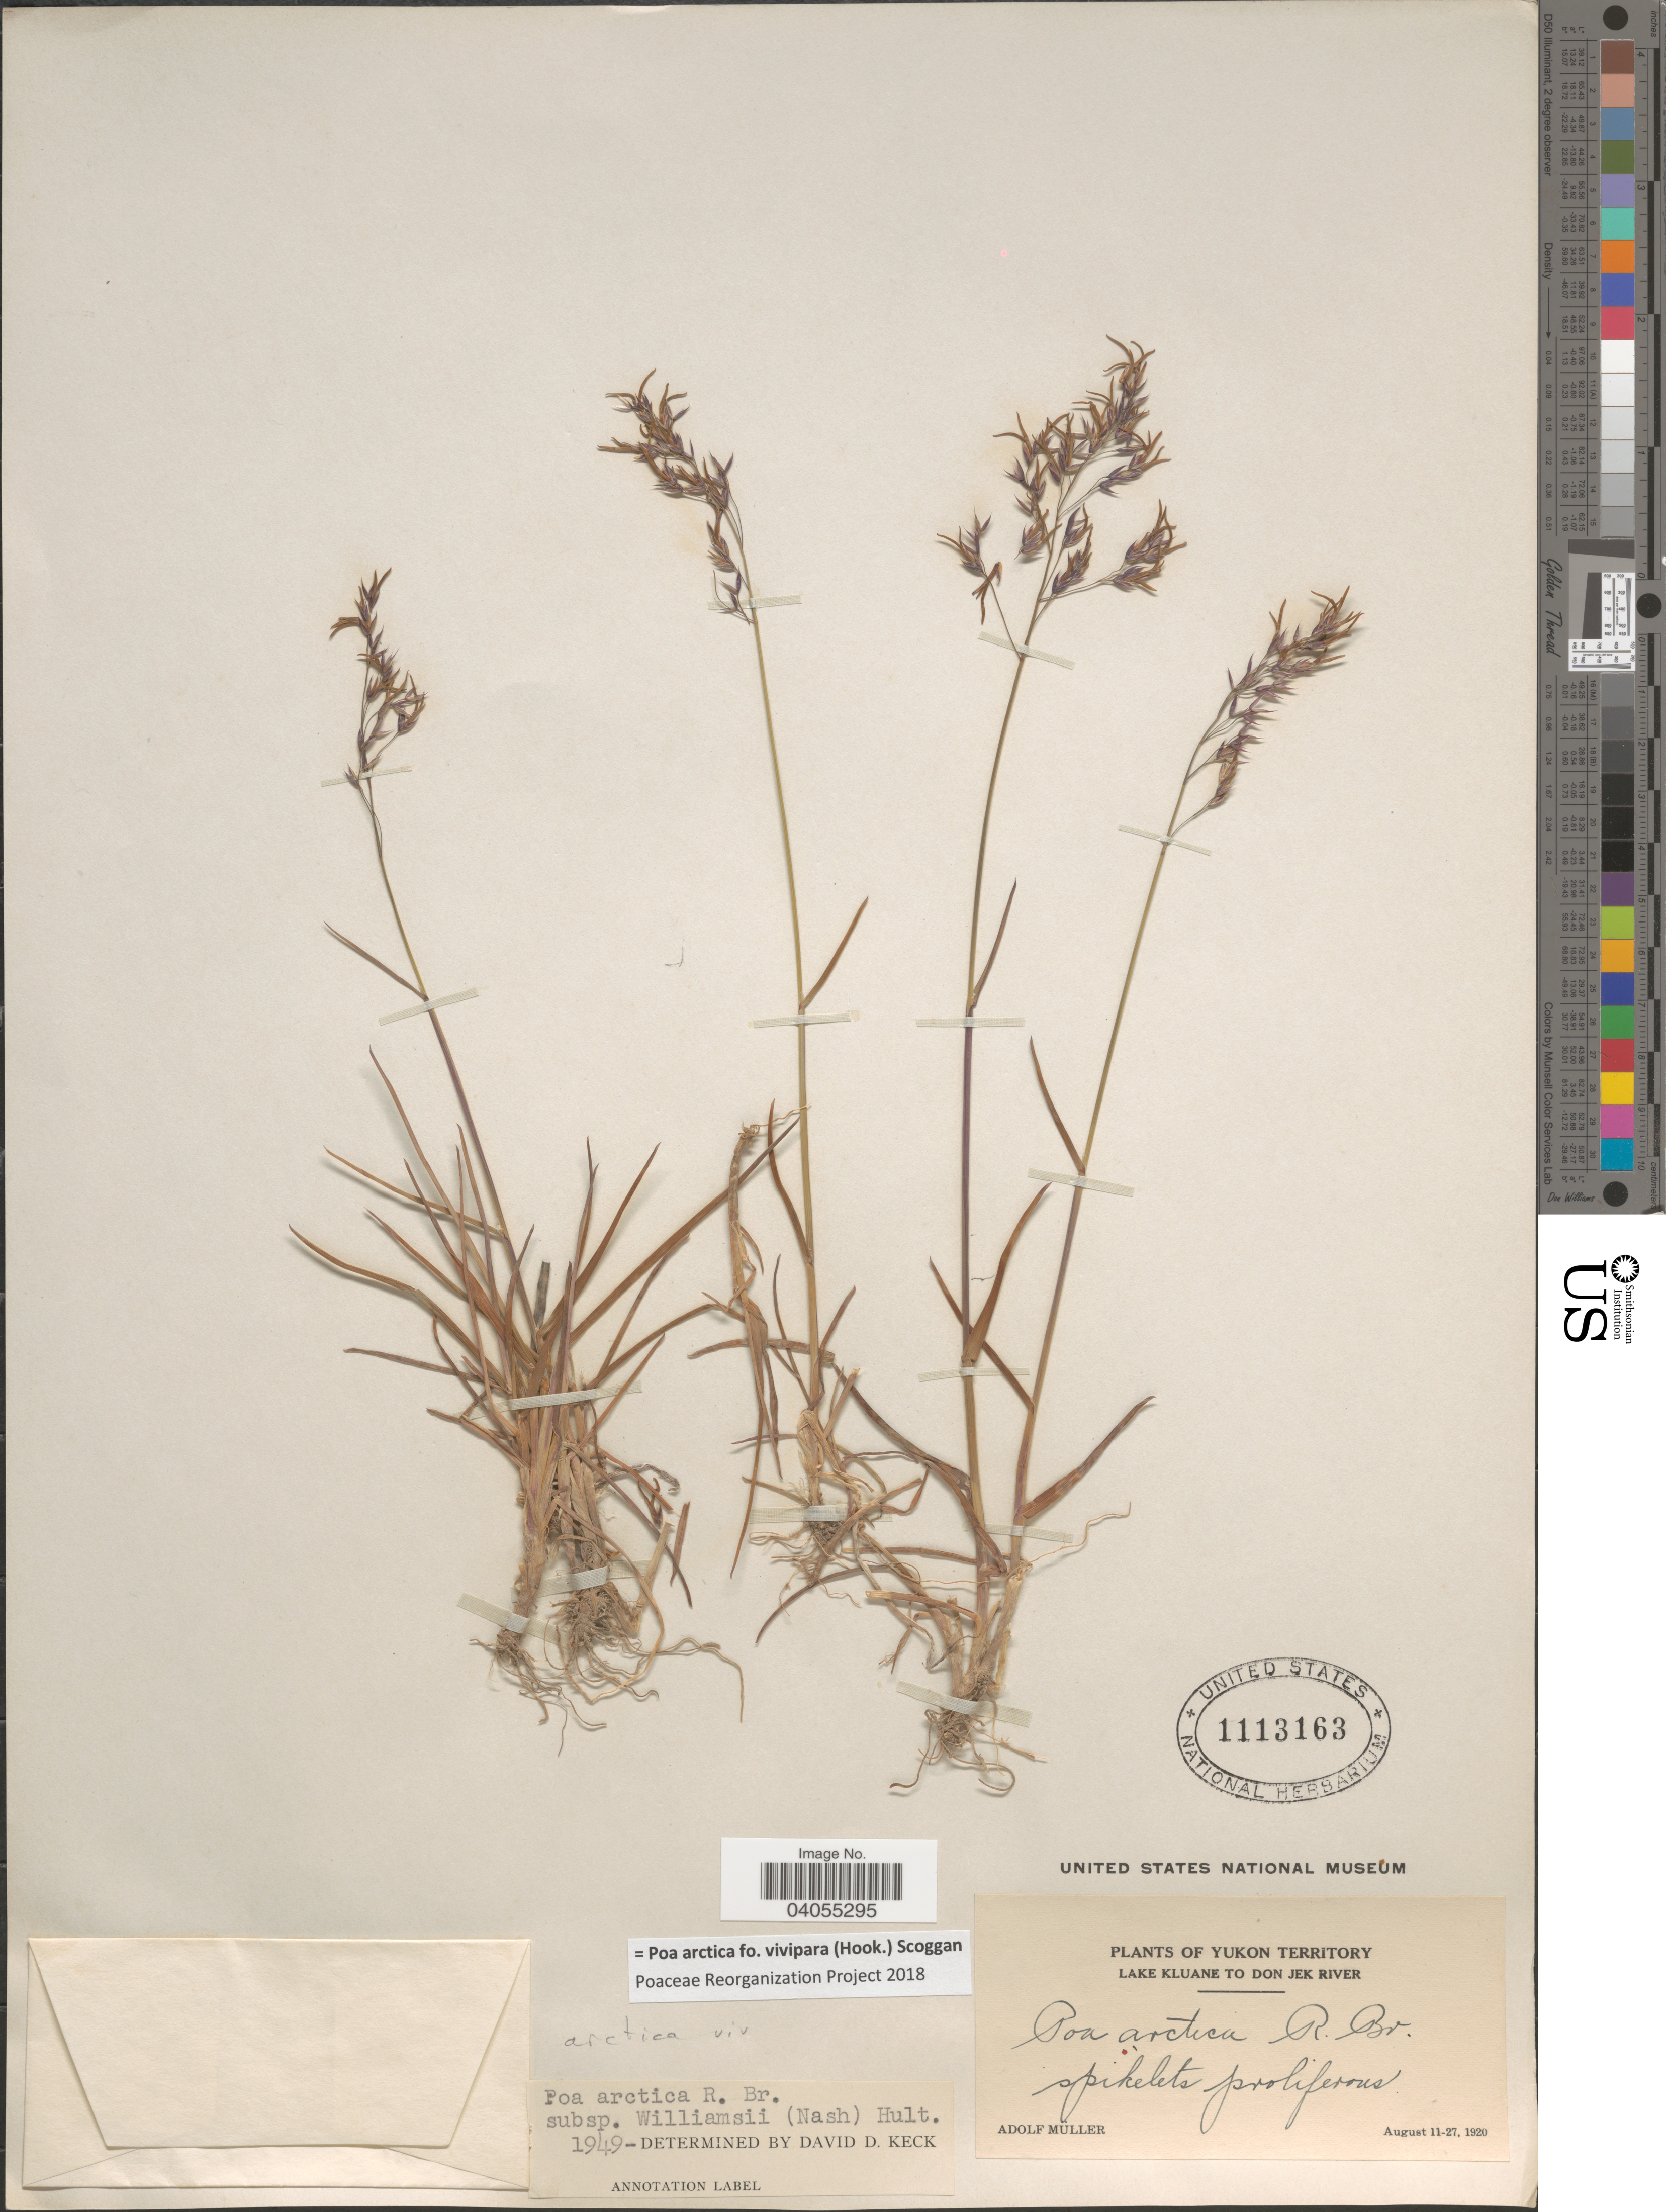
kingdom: Plantae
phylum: Tracheophyta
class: Liliopsida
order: Poales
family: Poaceae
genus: Poa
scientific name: Poa arctica f. vivipara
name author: (Hook.) Scoggan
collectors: A. Muller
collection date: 1920-08-11/1920-08-27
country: Canada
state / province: Yukon Territory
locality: Lake Kluane to Don Jek River.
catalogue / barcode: US 1113163